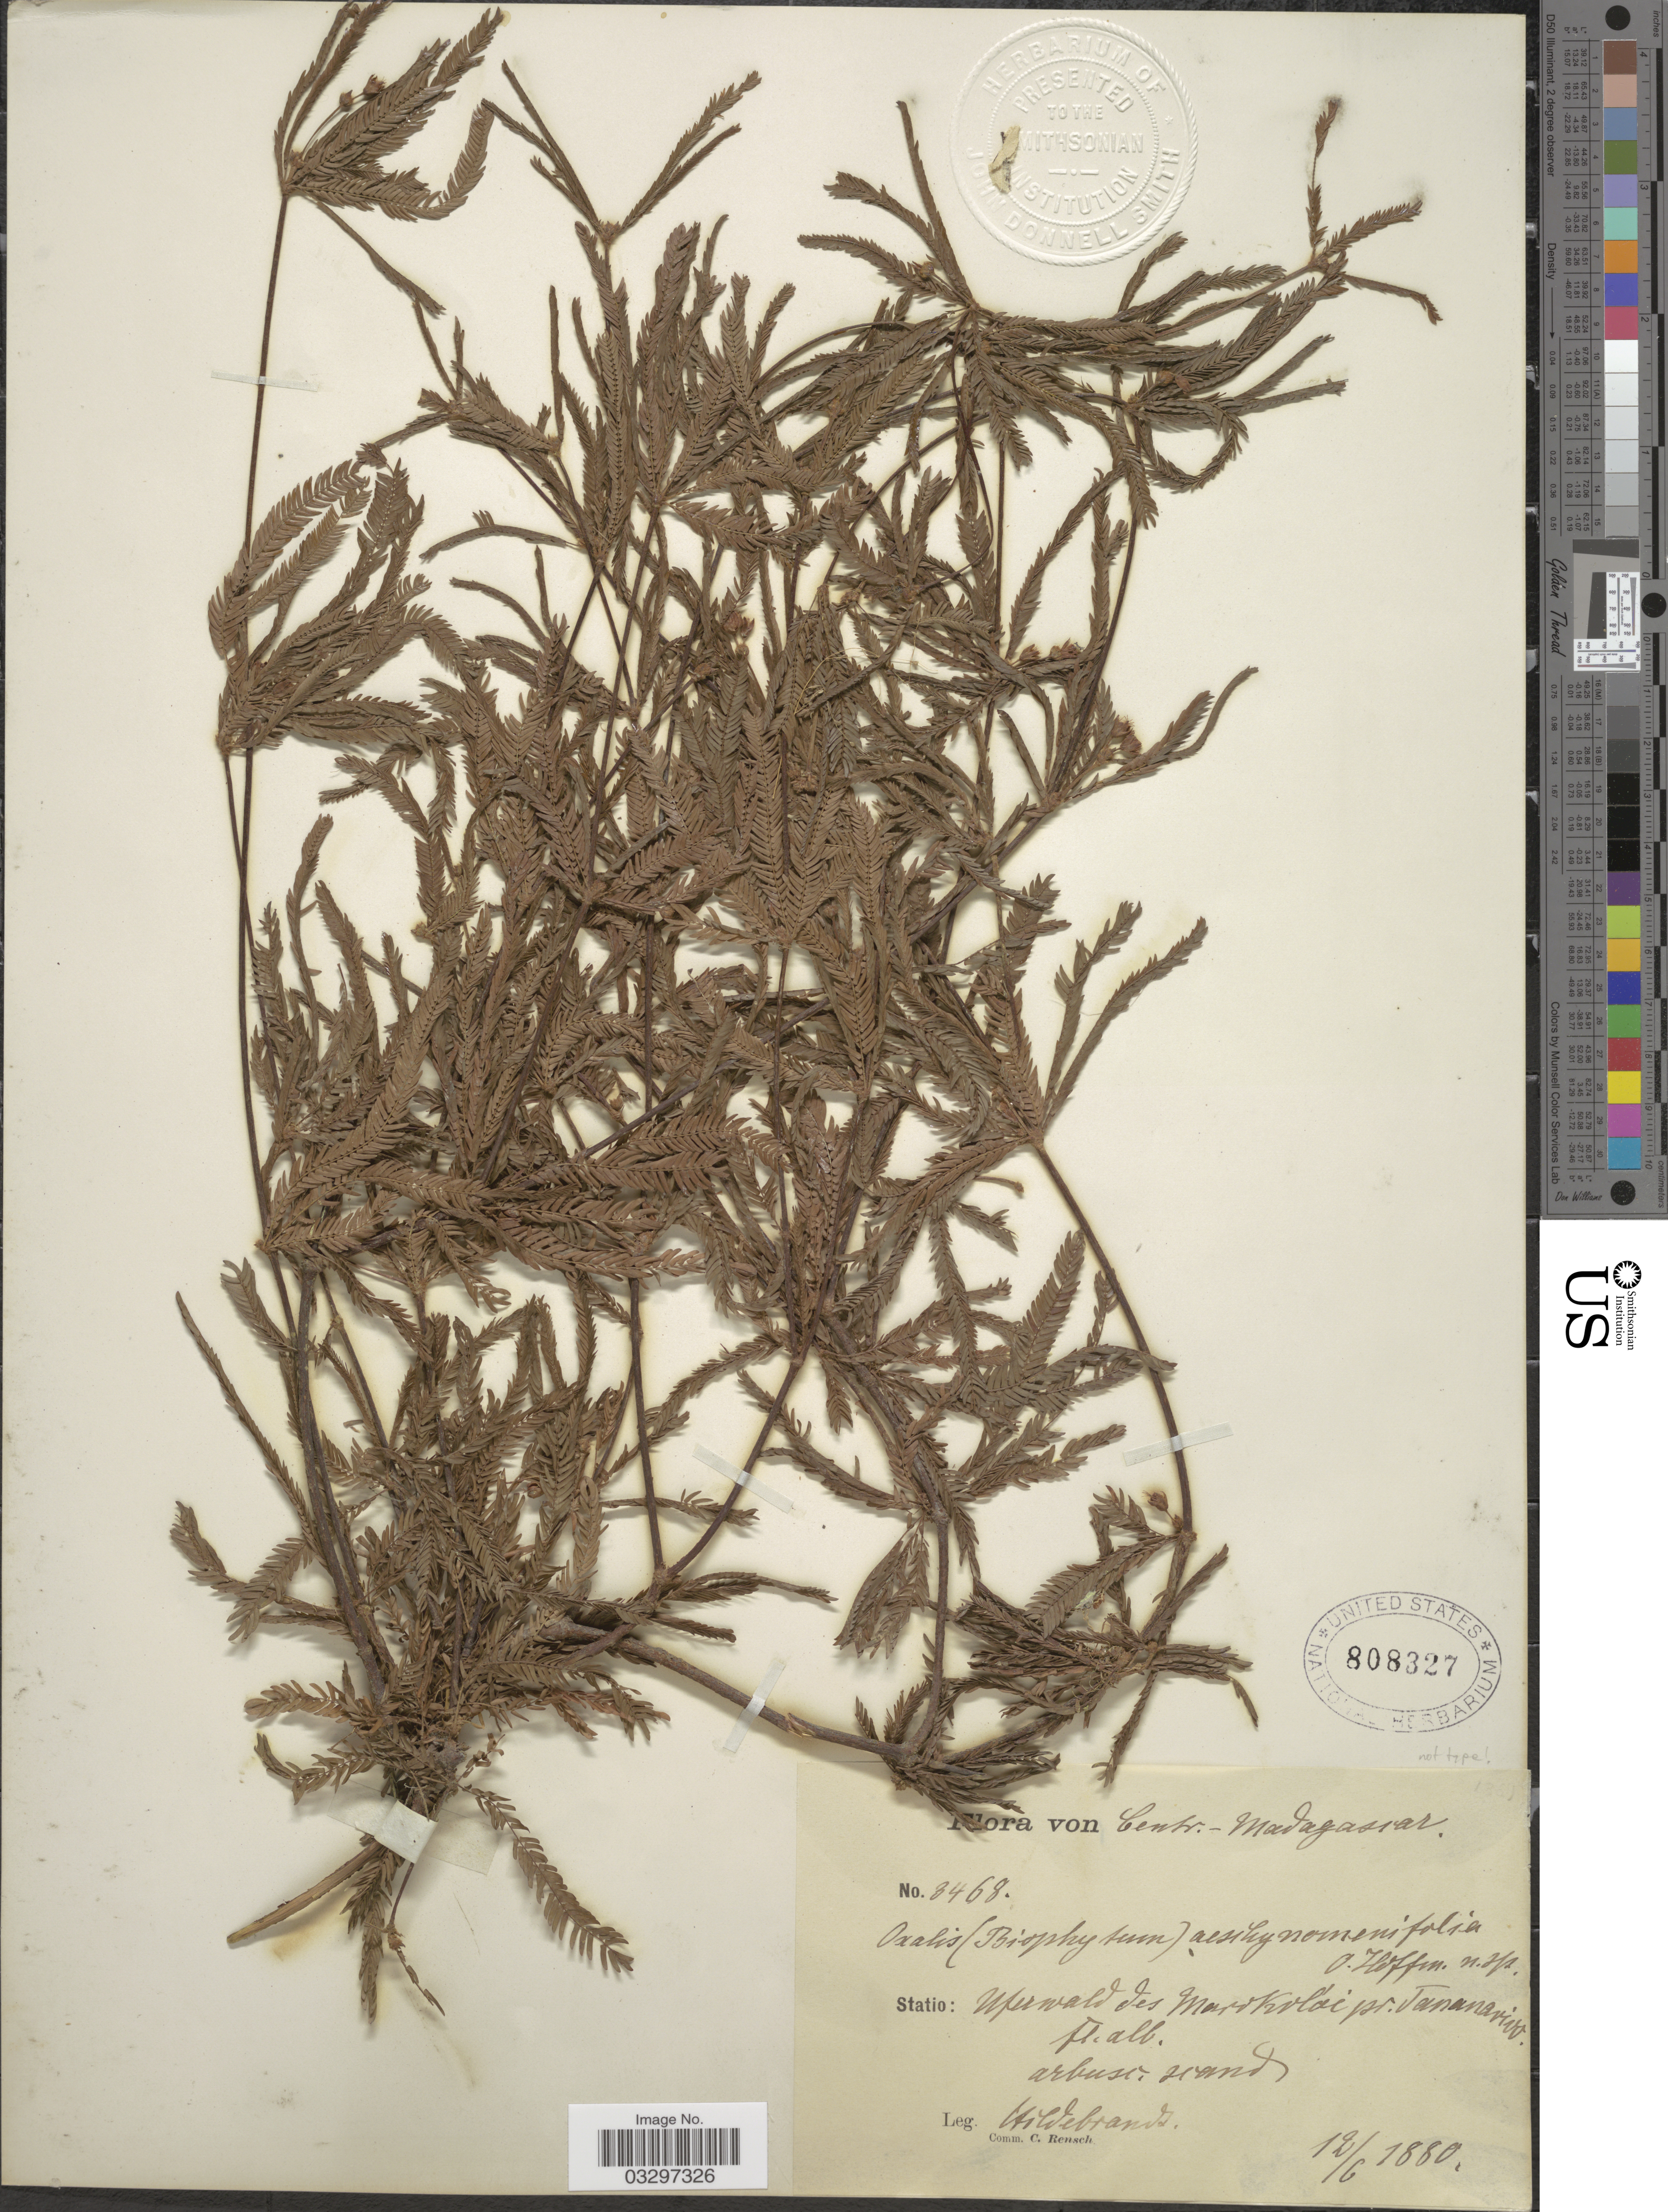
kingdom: Plantae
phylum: Tracheophyta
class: Magnoliopsida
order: Oxalidales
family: Oxalidaceae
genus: Biophytum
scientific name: Biophytum aeschynomenifolia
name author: (O. Hoffm.) Guillaumin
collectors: J. Hildebrandt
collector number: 8468*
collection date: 1880-06-12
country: Madagascar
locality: Centr.-Madagascar. Statio: Uferwald des Marokoloi pr. Tananarive.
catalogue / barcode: US 808327